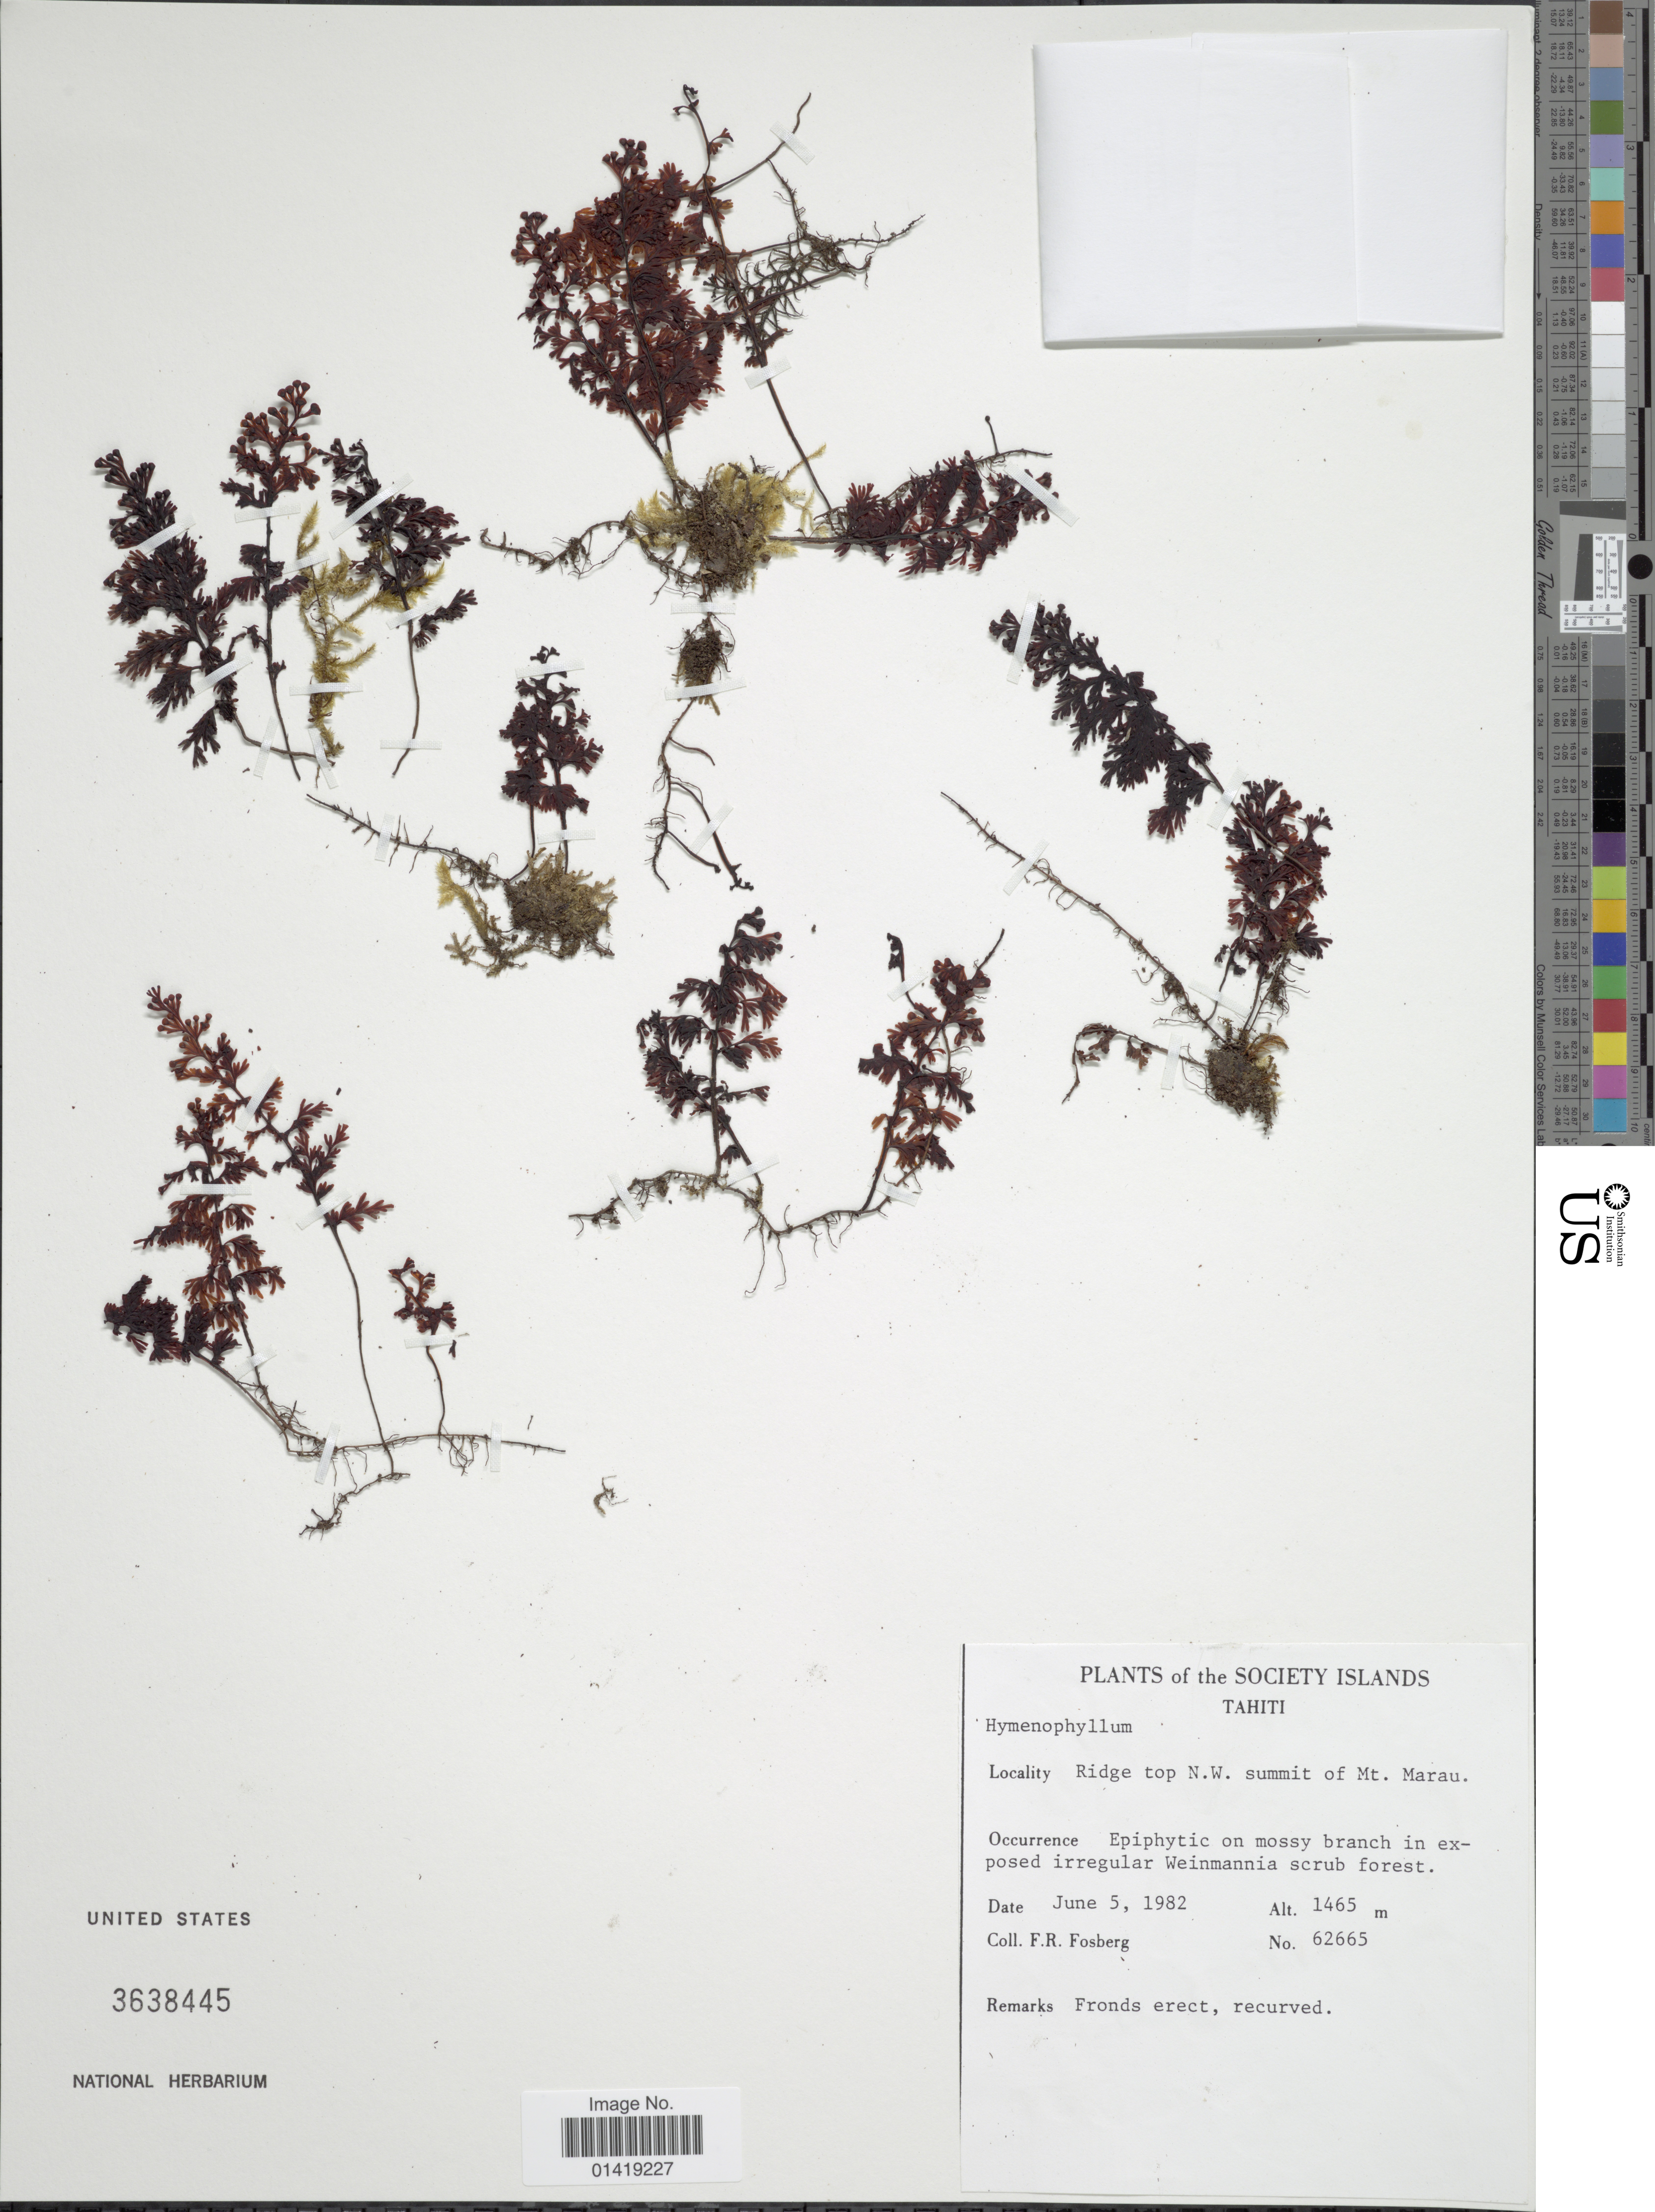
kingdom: Plantae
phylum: Tracheophyta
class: Polypodiopsida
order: Hymenophyllales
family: Hymenophyllaceae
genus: Hymenophyllum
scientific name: Hymenophyllum polyanthos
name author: (Sw.) Sw.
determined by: Florence, J.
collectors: F. R. Fosberg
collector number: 62665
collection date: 1982-06-05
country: French Polynesia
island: Tahiti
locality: Society islands Tahiti ridhe top N.W. summit of Mt. Marau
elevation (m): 1465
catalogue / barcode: US 3638445